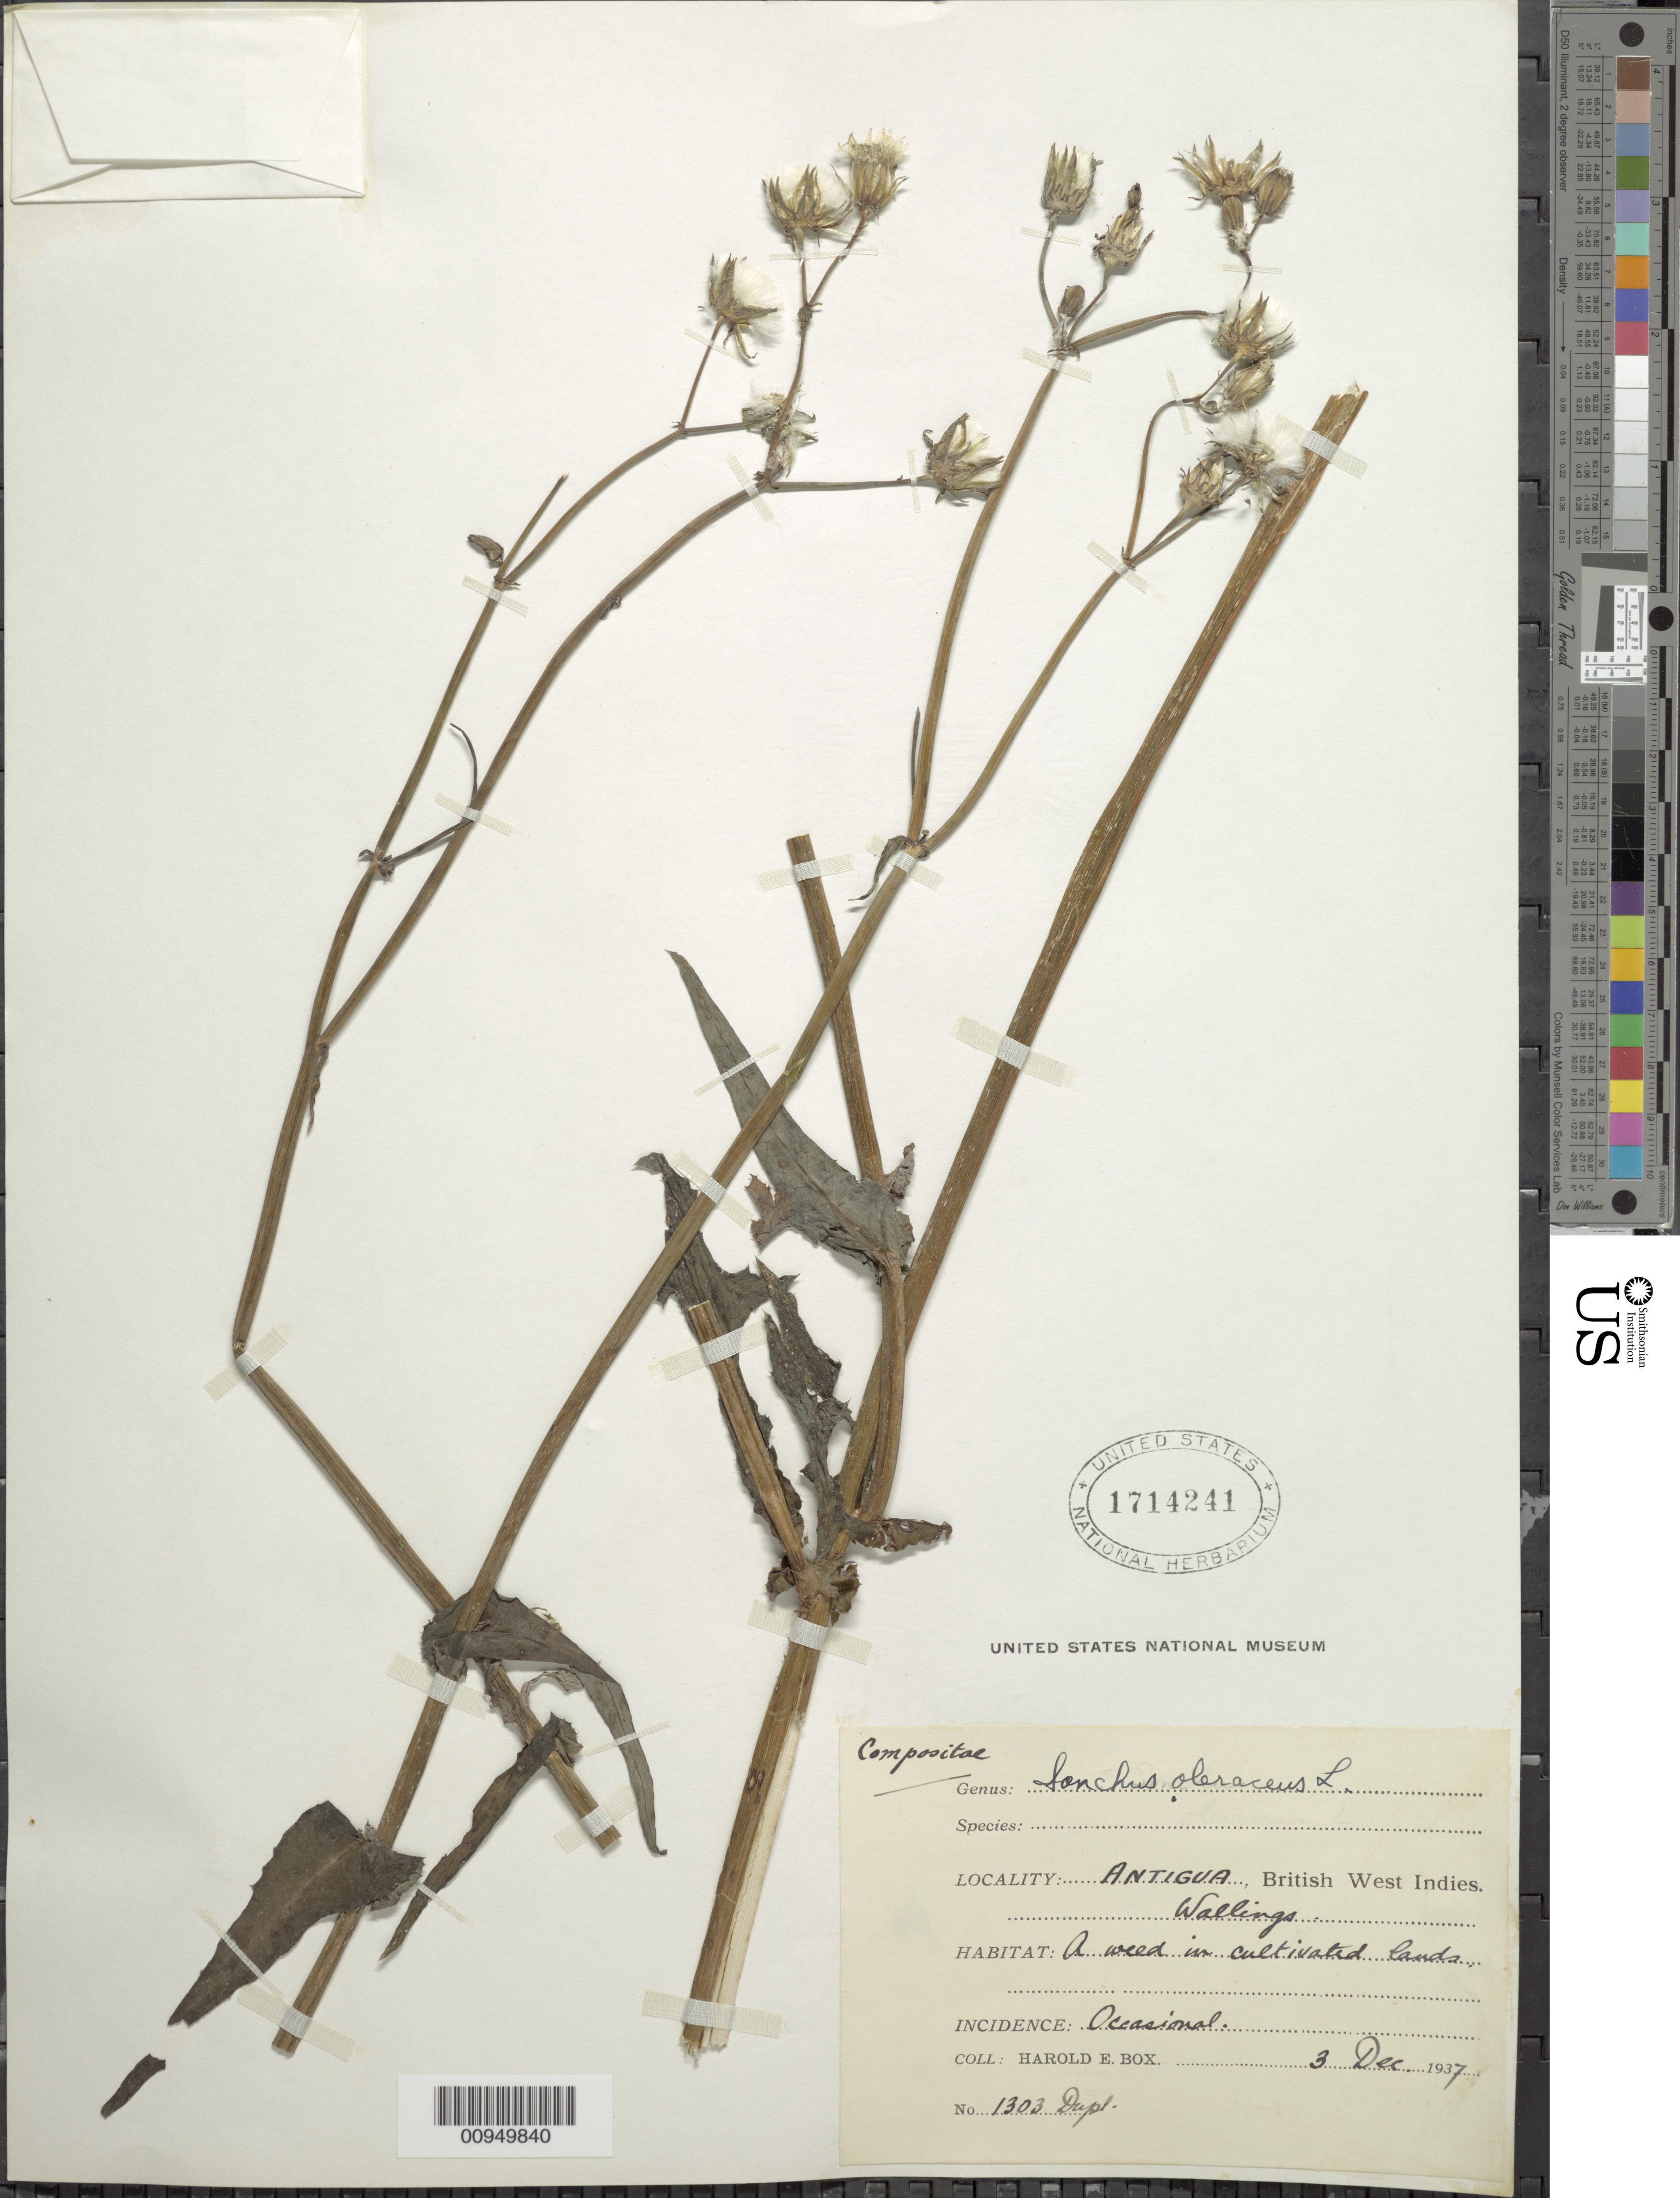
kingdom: Plantae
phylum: Tracheophyta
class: Magnoliopsida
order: Asterales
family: Asteraceae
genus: Sonchus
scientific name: Sonchus oleraceus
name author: L.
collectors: H. E. Box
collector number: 1303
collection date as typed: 03 Dec 1937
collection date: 1937-12-03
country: Antigua and Barbuda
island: Antigua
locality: Wallings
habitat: In cultivated lands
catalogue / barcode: US 1714241